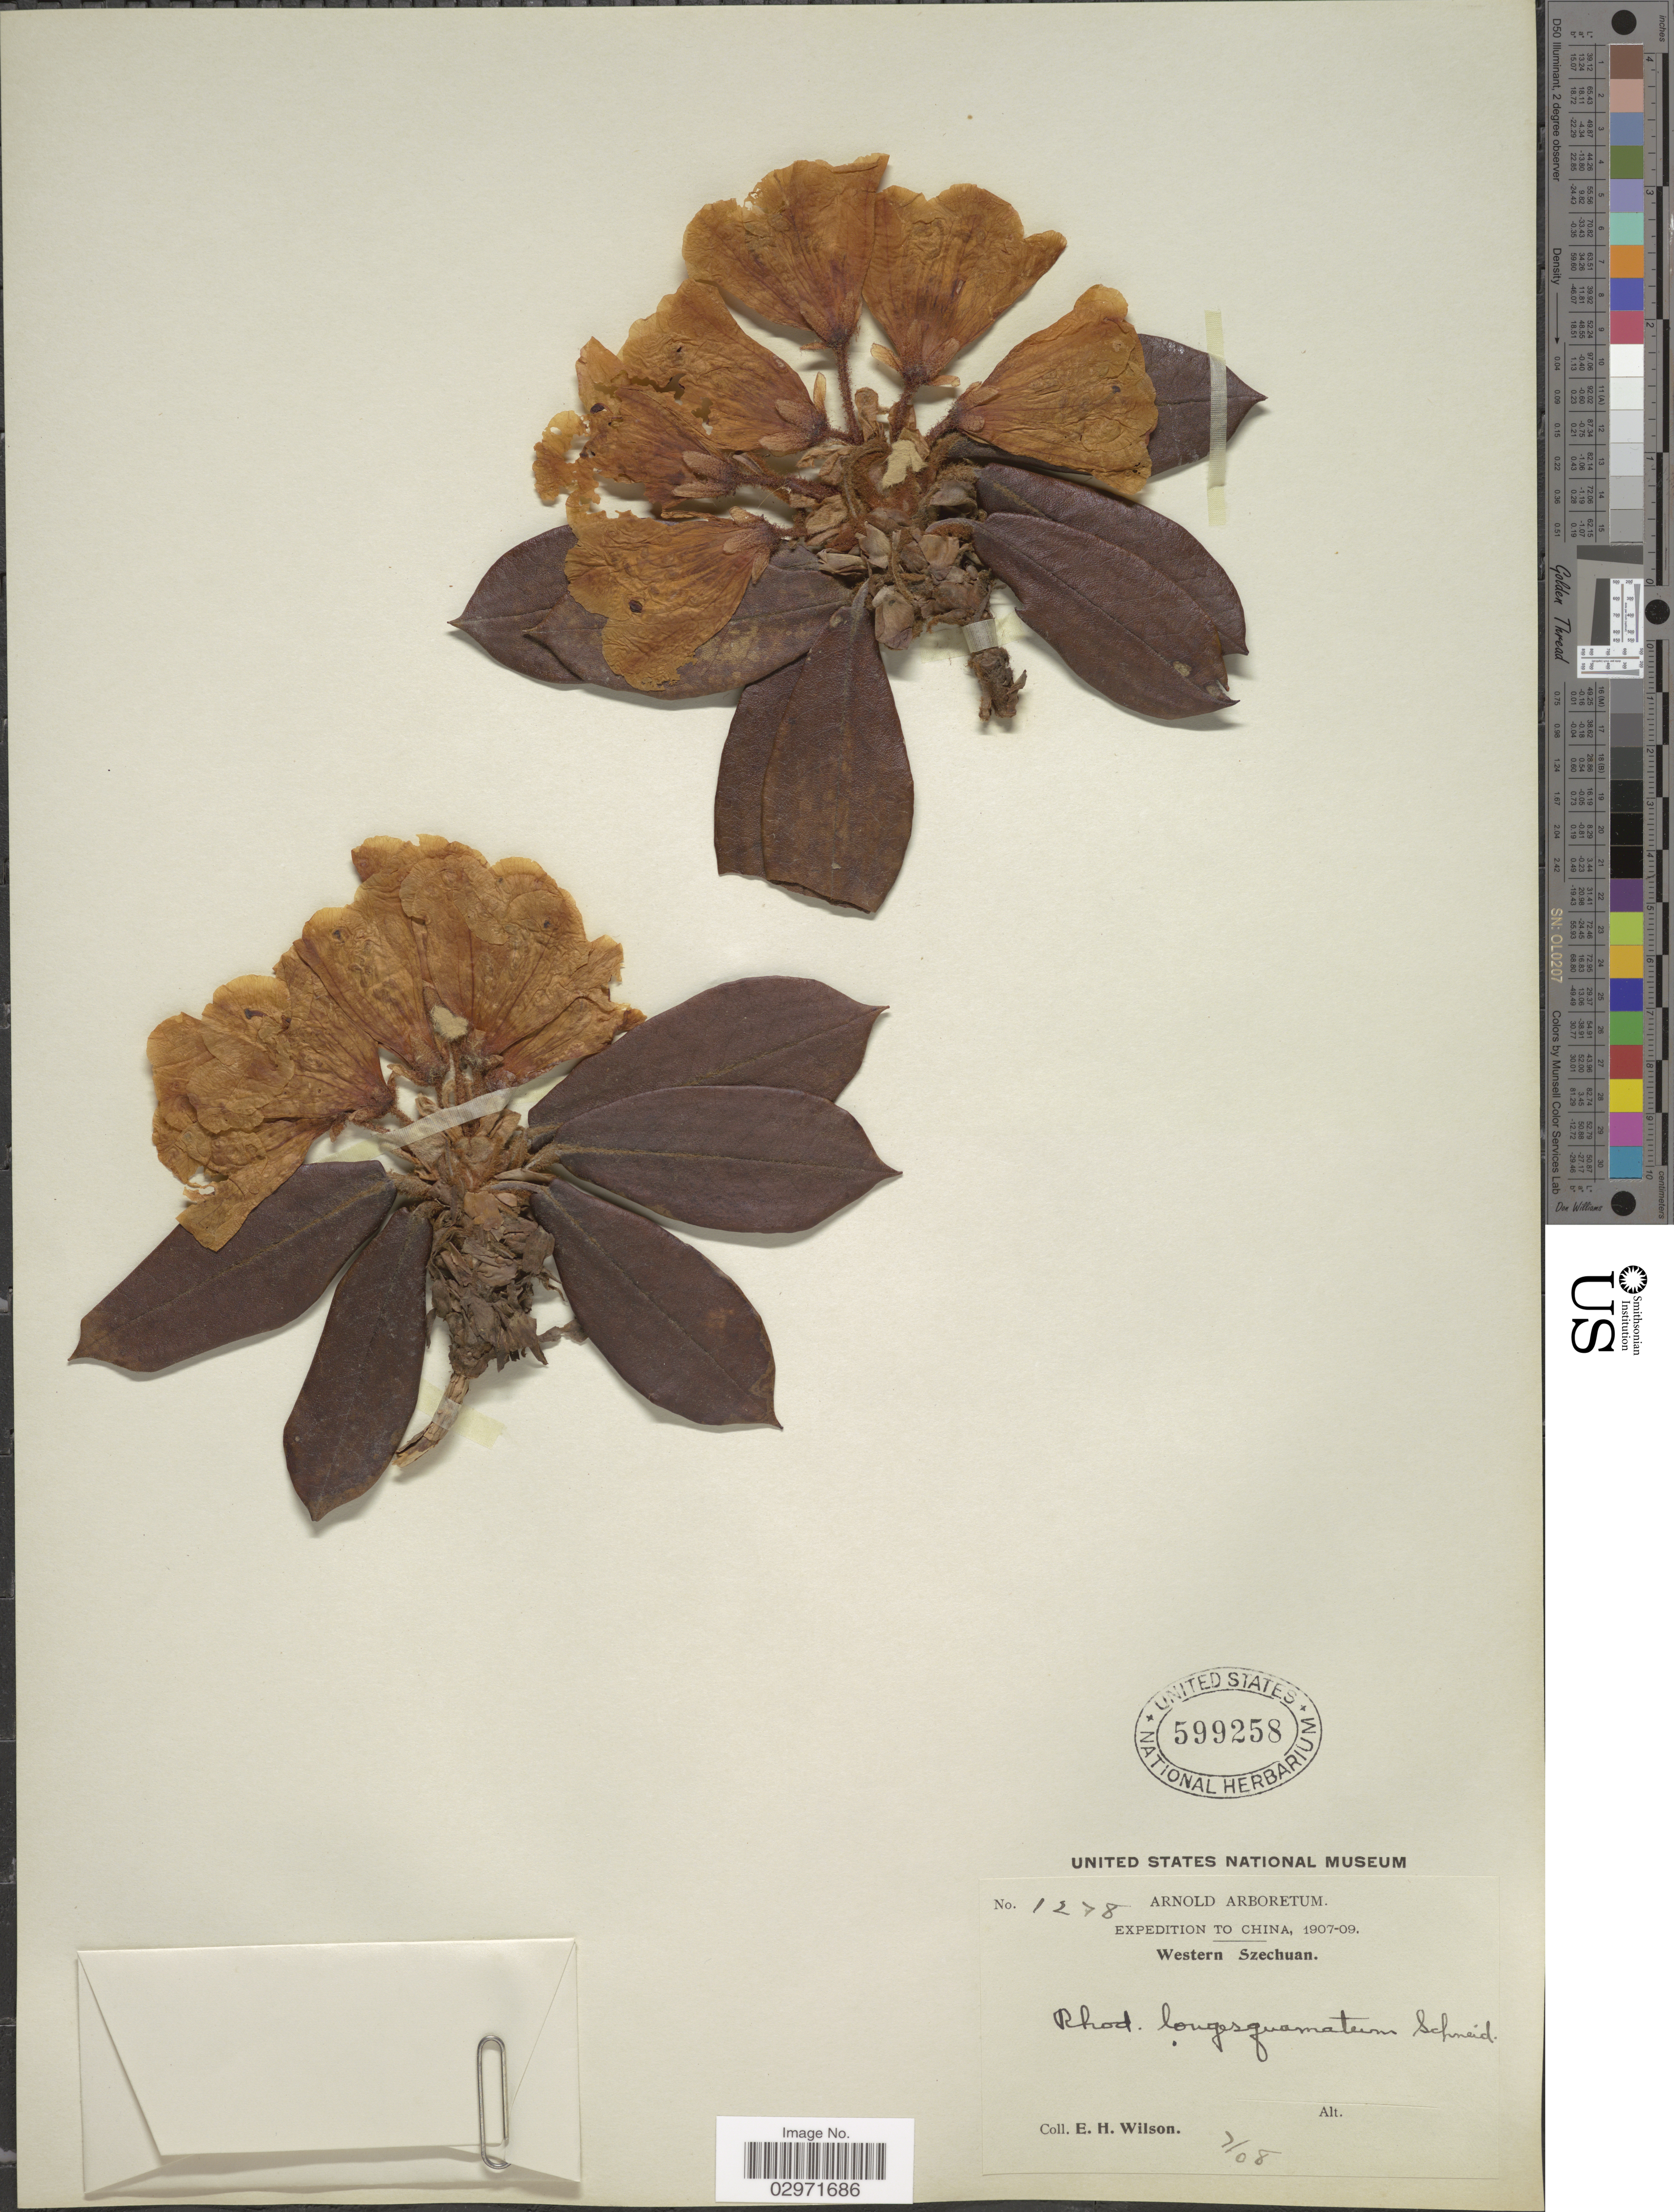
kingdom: Plantae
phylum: Tracheophyta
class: Magnoliopsida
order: Ericales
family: Ericaceae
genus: Rhododendron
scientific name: Rhododendron longesquamatum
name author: C.K. Schneid.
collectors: E. Wilson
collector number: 1278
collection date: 1908-07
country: China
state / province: Sichuan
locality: Western Szechuan.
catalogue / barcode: US 599258